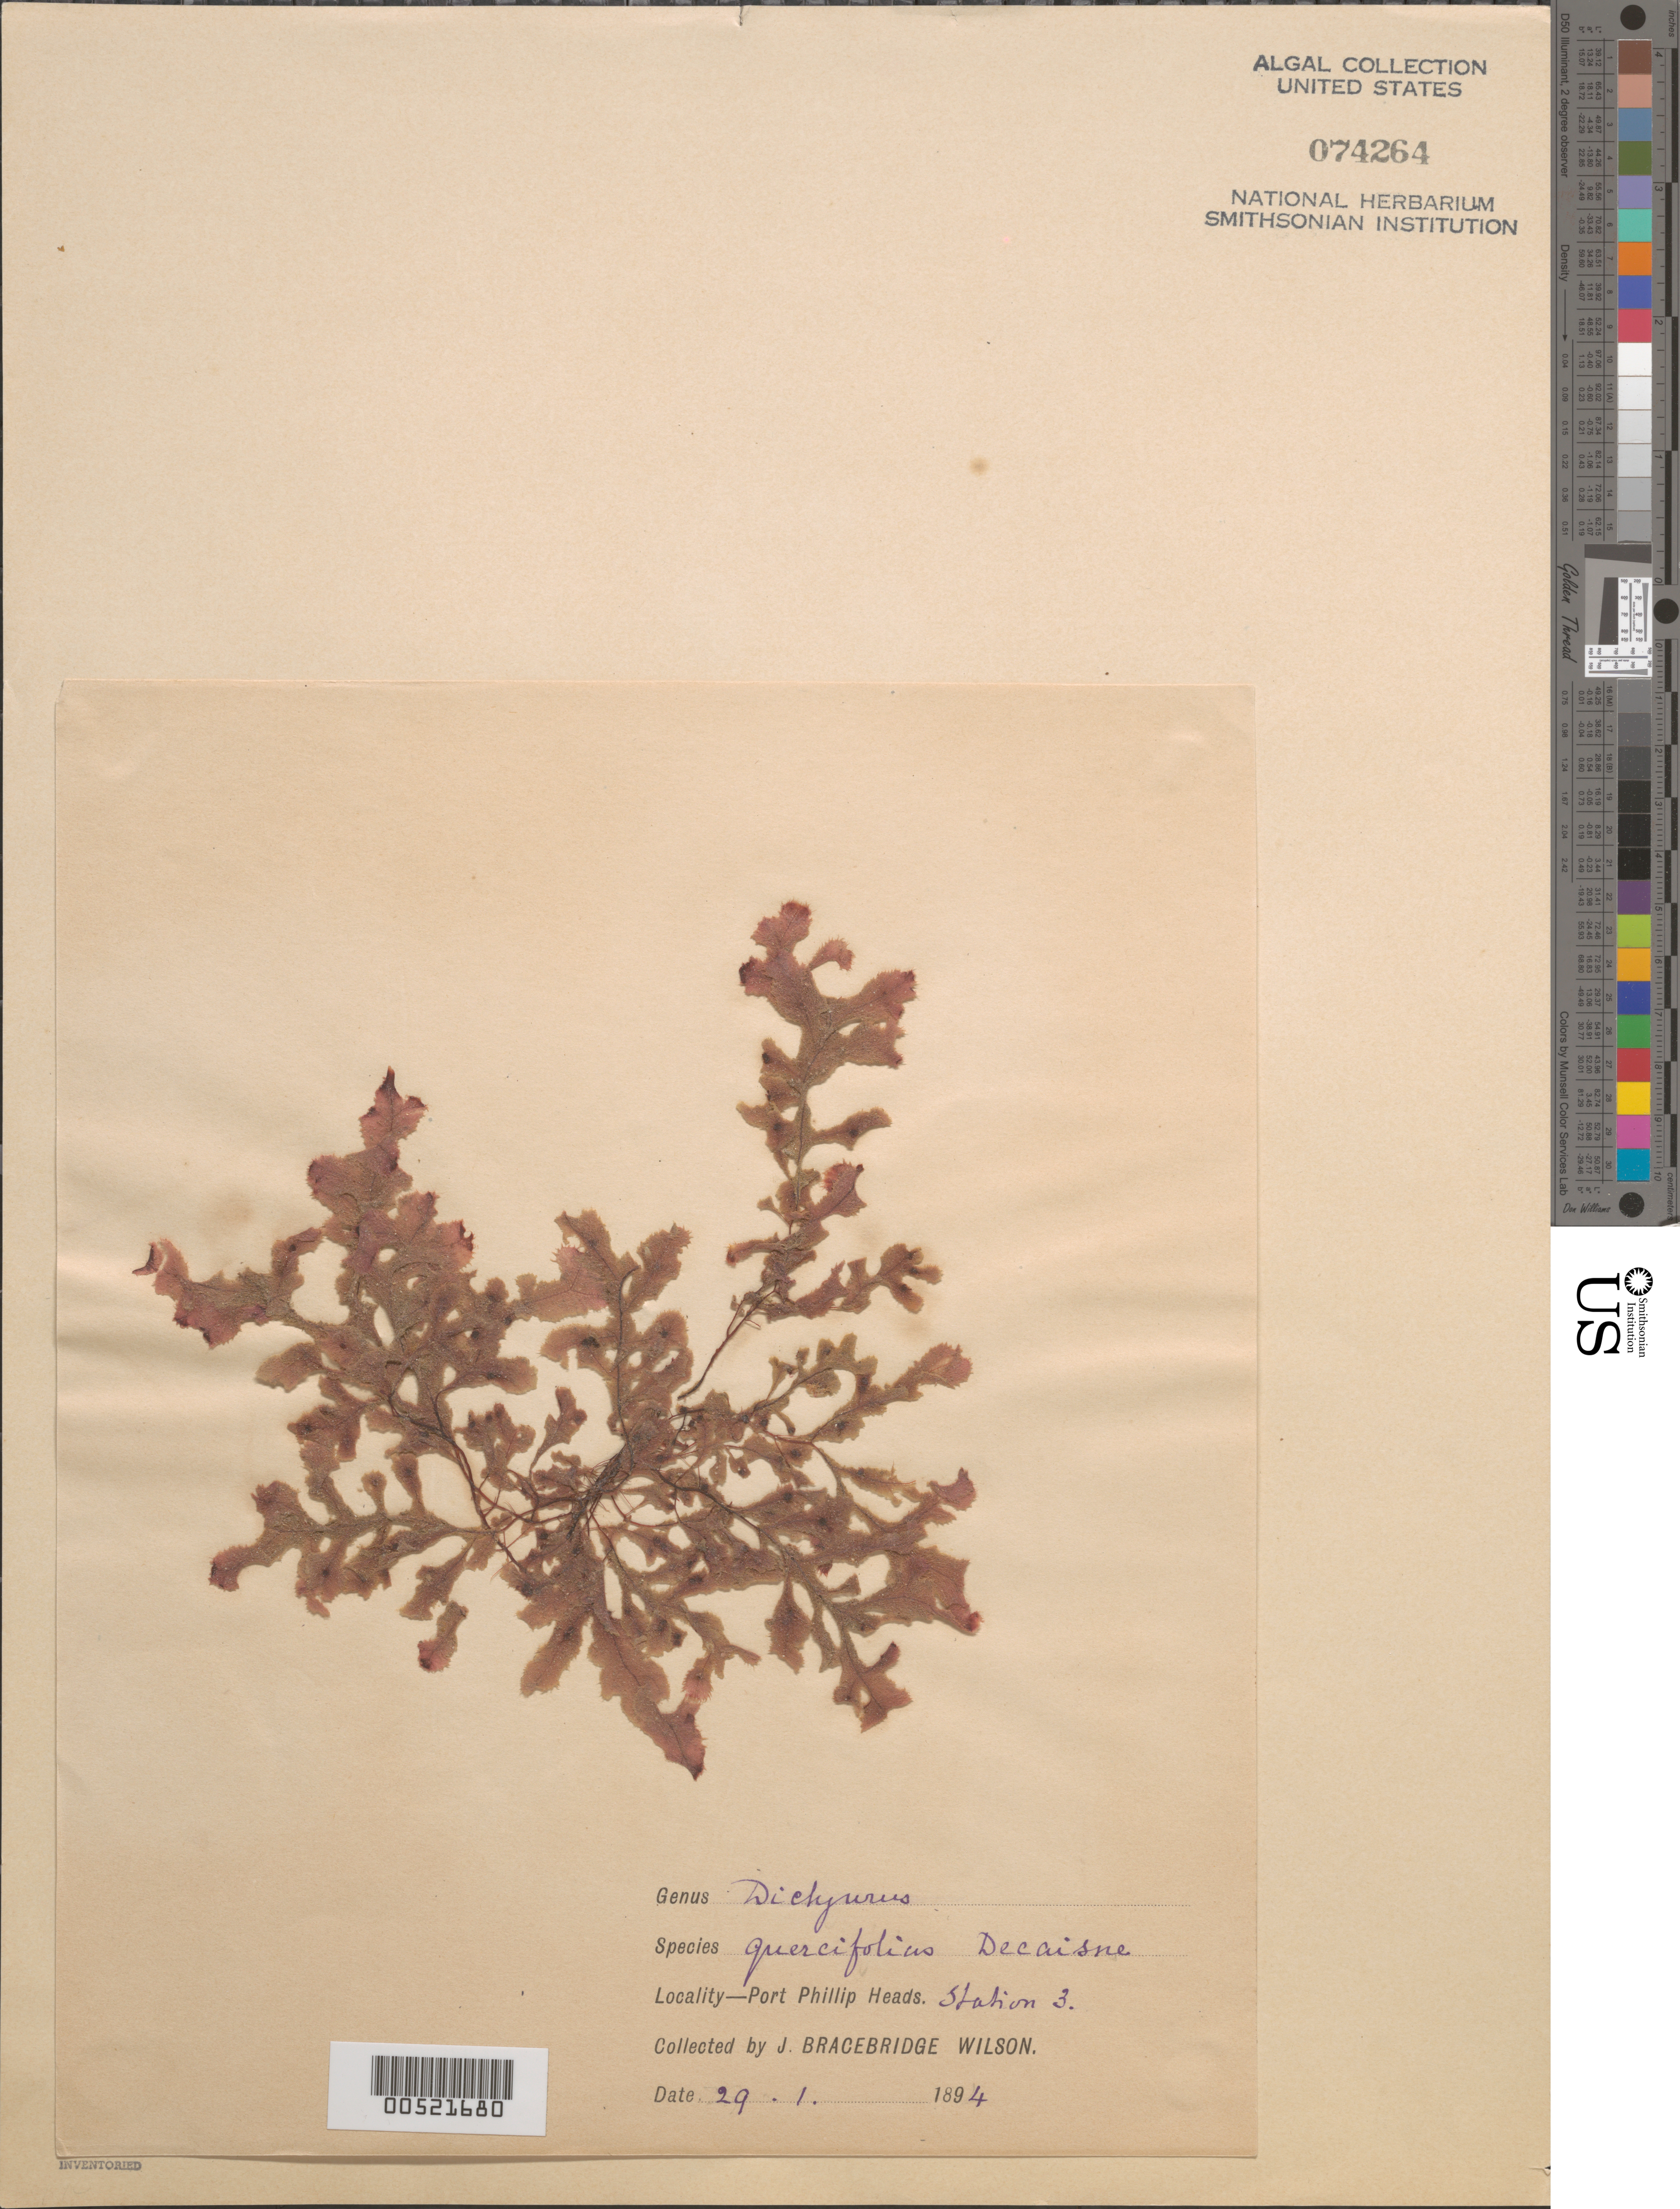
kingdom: Plantae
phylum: Rhodophyta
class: Florideophyceae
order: Ceramiales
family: Dasyaceae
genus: Thuretia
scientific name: Thuretia quercifolia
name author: Decne.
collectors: J. B. Wilson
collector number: Station 3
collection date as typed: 29 Jan 1894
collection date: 1894-01-29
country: Australia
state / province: Victoria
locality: Port Phillip Heads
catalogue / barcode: US 74264